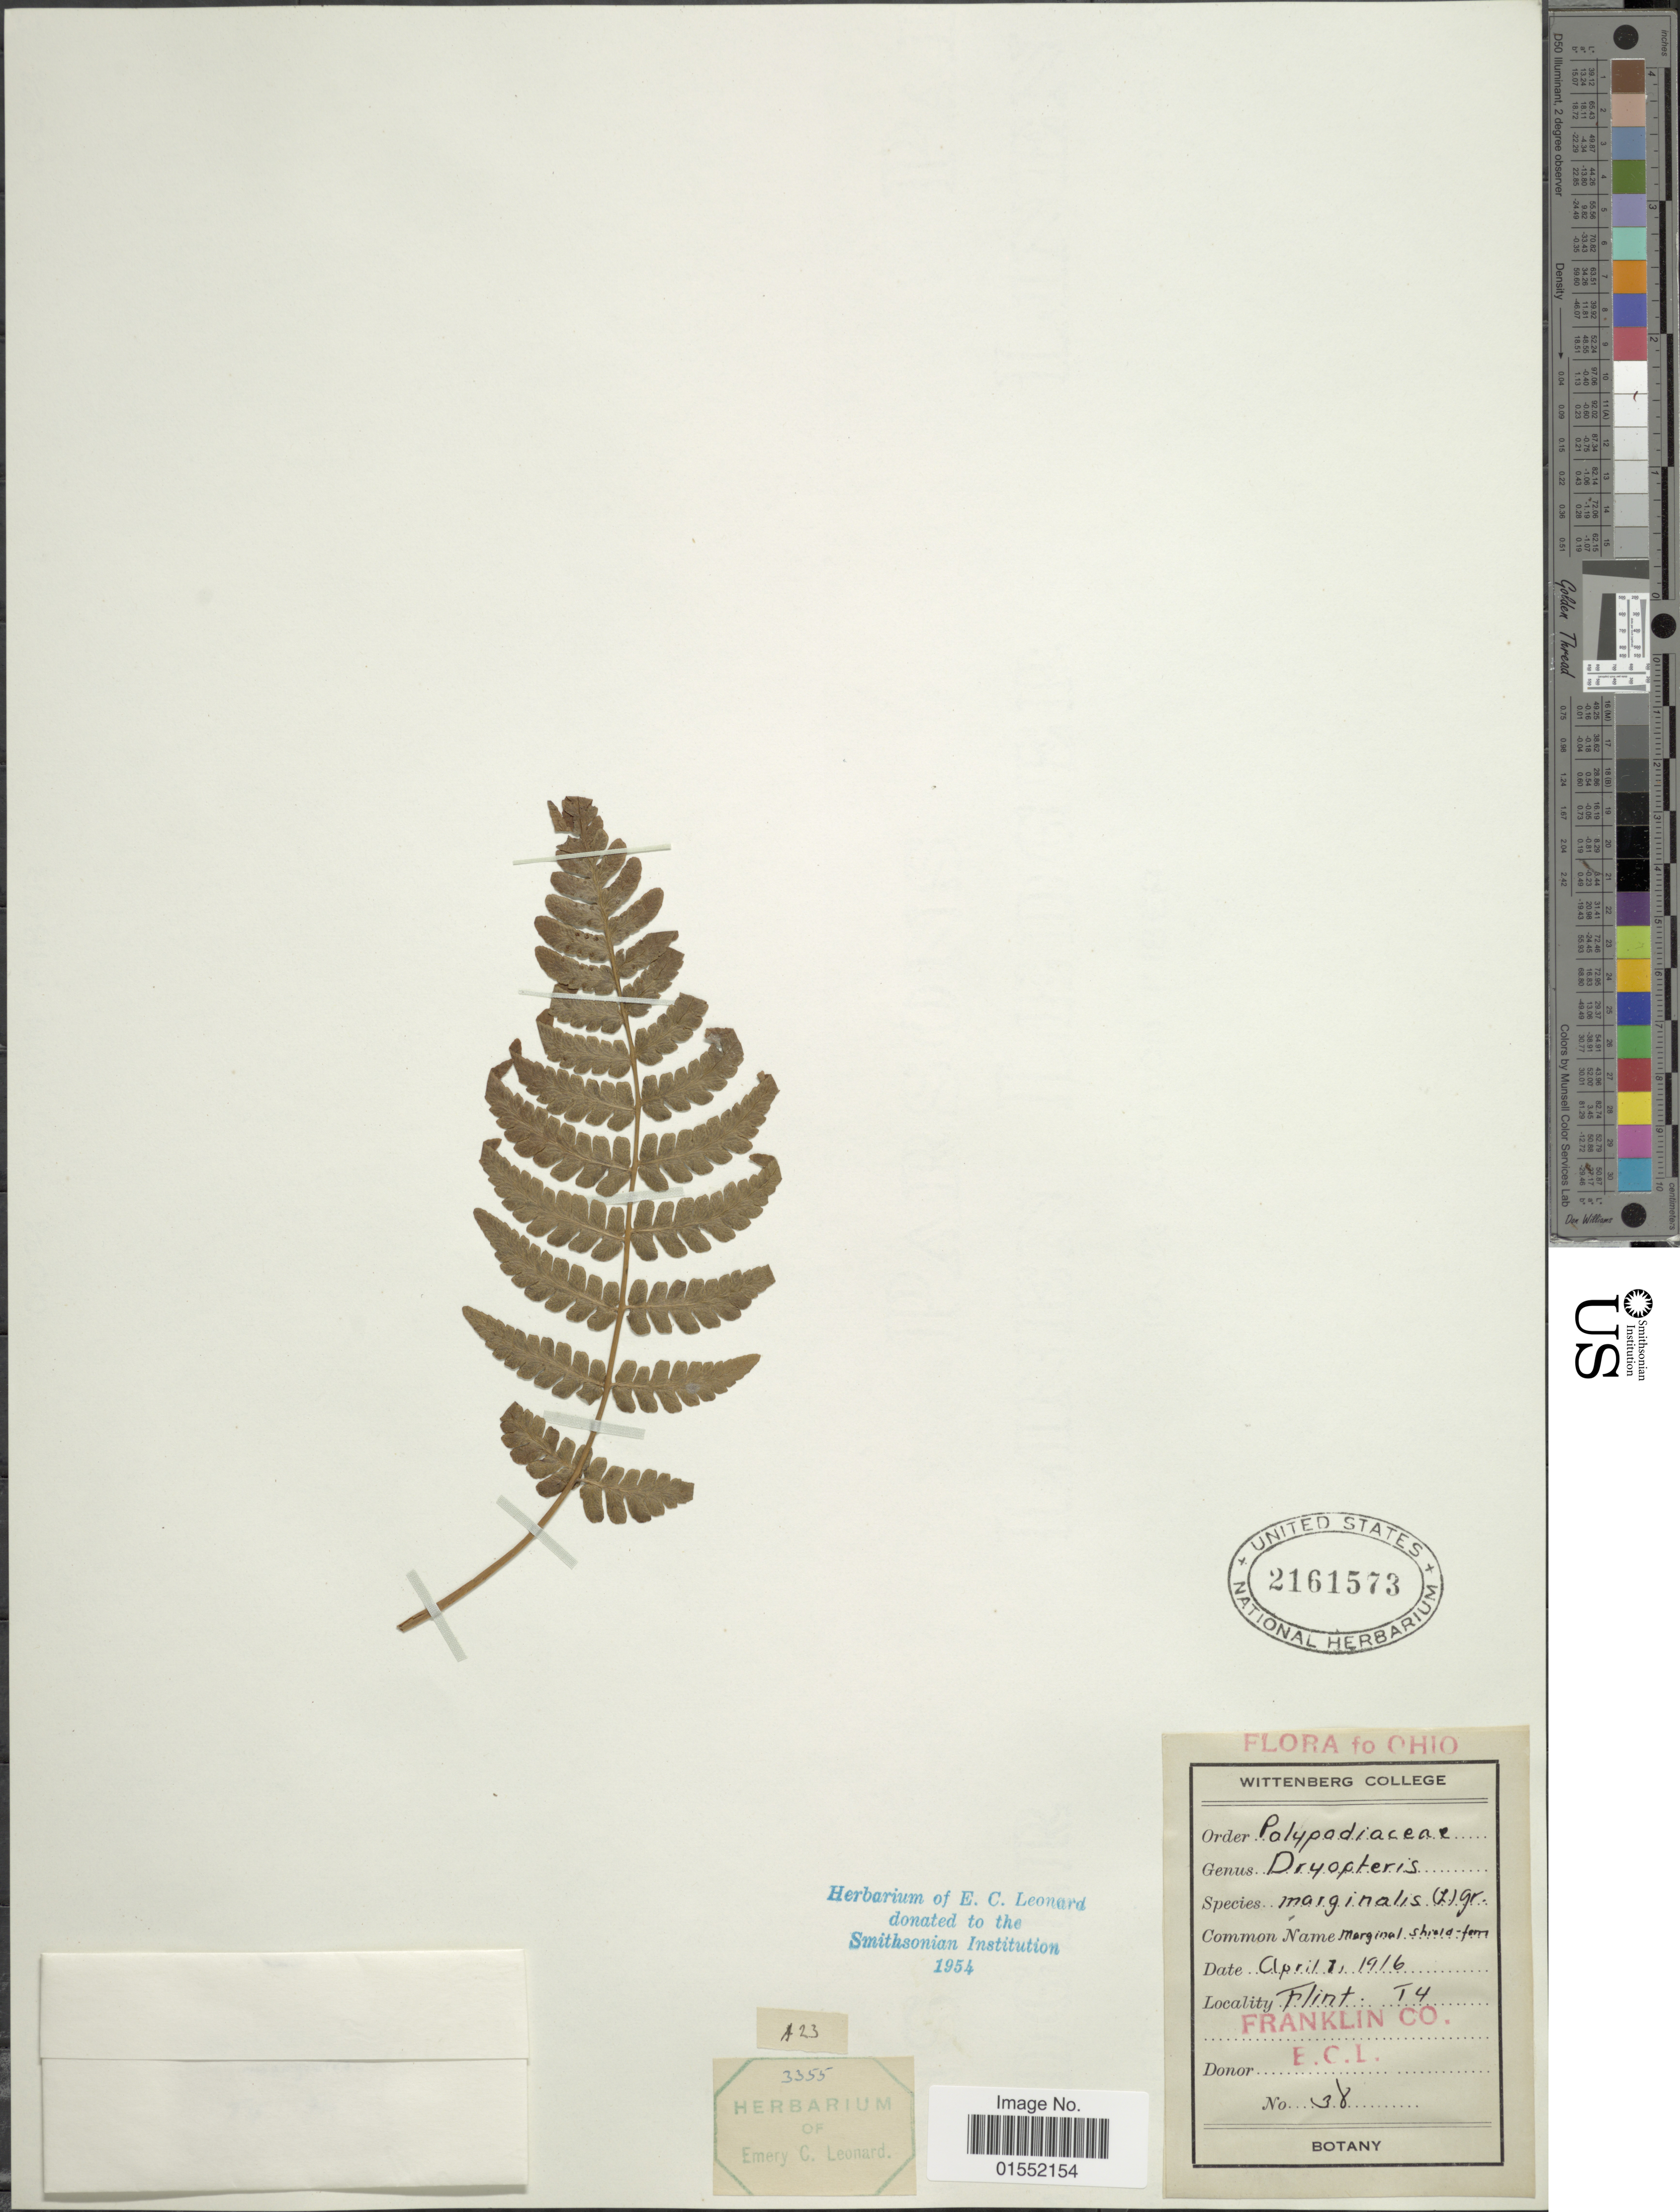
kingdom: Plantae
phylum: Tracheophyta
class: Polypodiopsida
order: Polypodiales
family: Dryopteridaceae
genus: Dryopteris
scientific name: Dryopteris marginalis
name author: (L.) A. Gray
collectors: E. C. Leonard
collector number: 38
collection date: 1916-04-01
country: United States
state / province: Ohio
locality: Flint T4, Franklin Co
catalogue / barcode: US 2161573